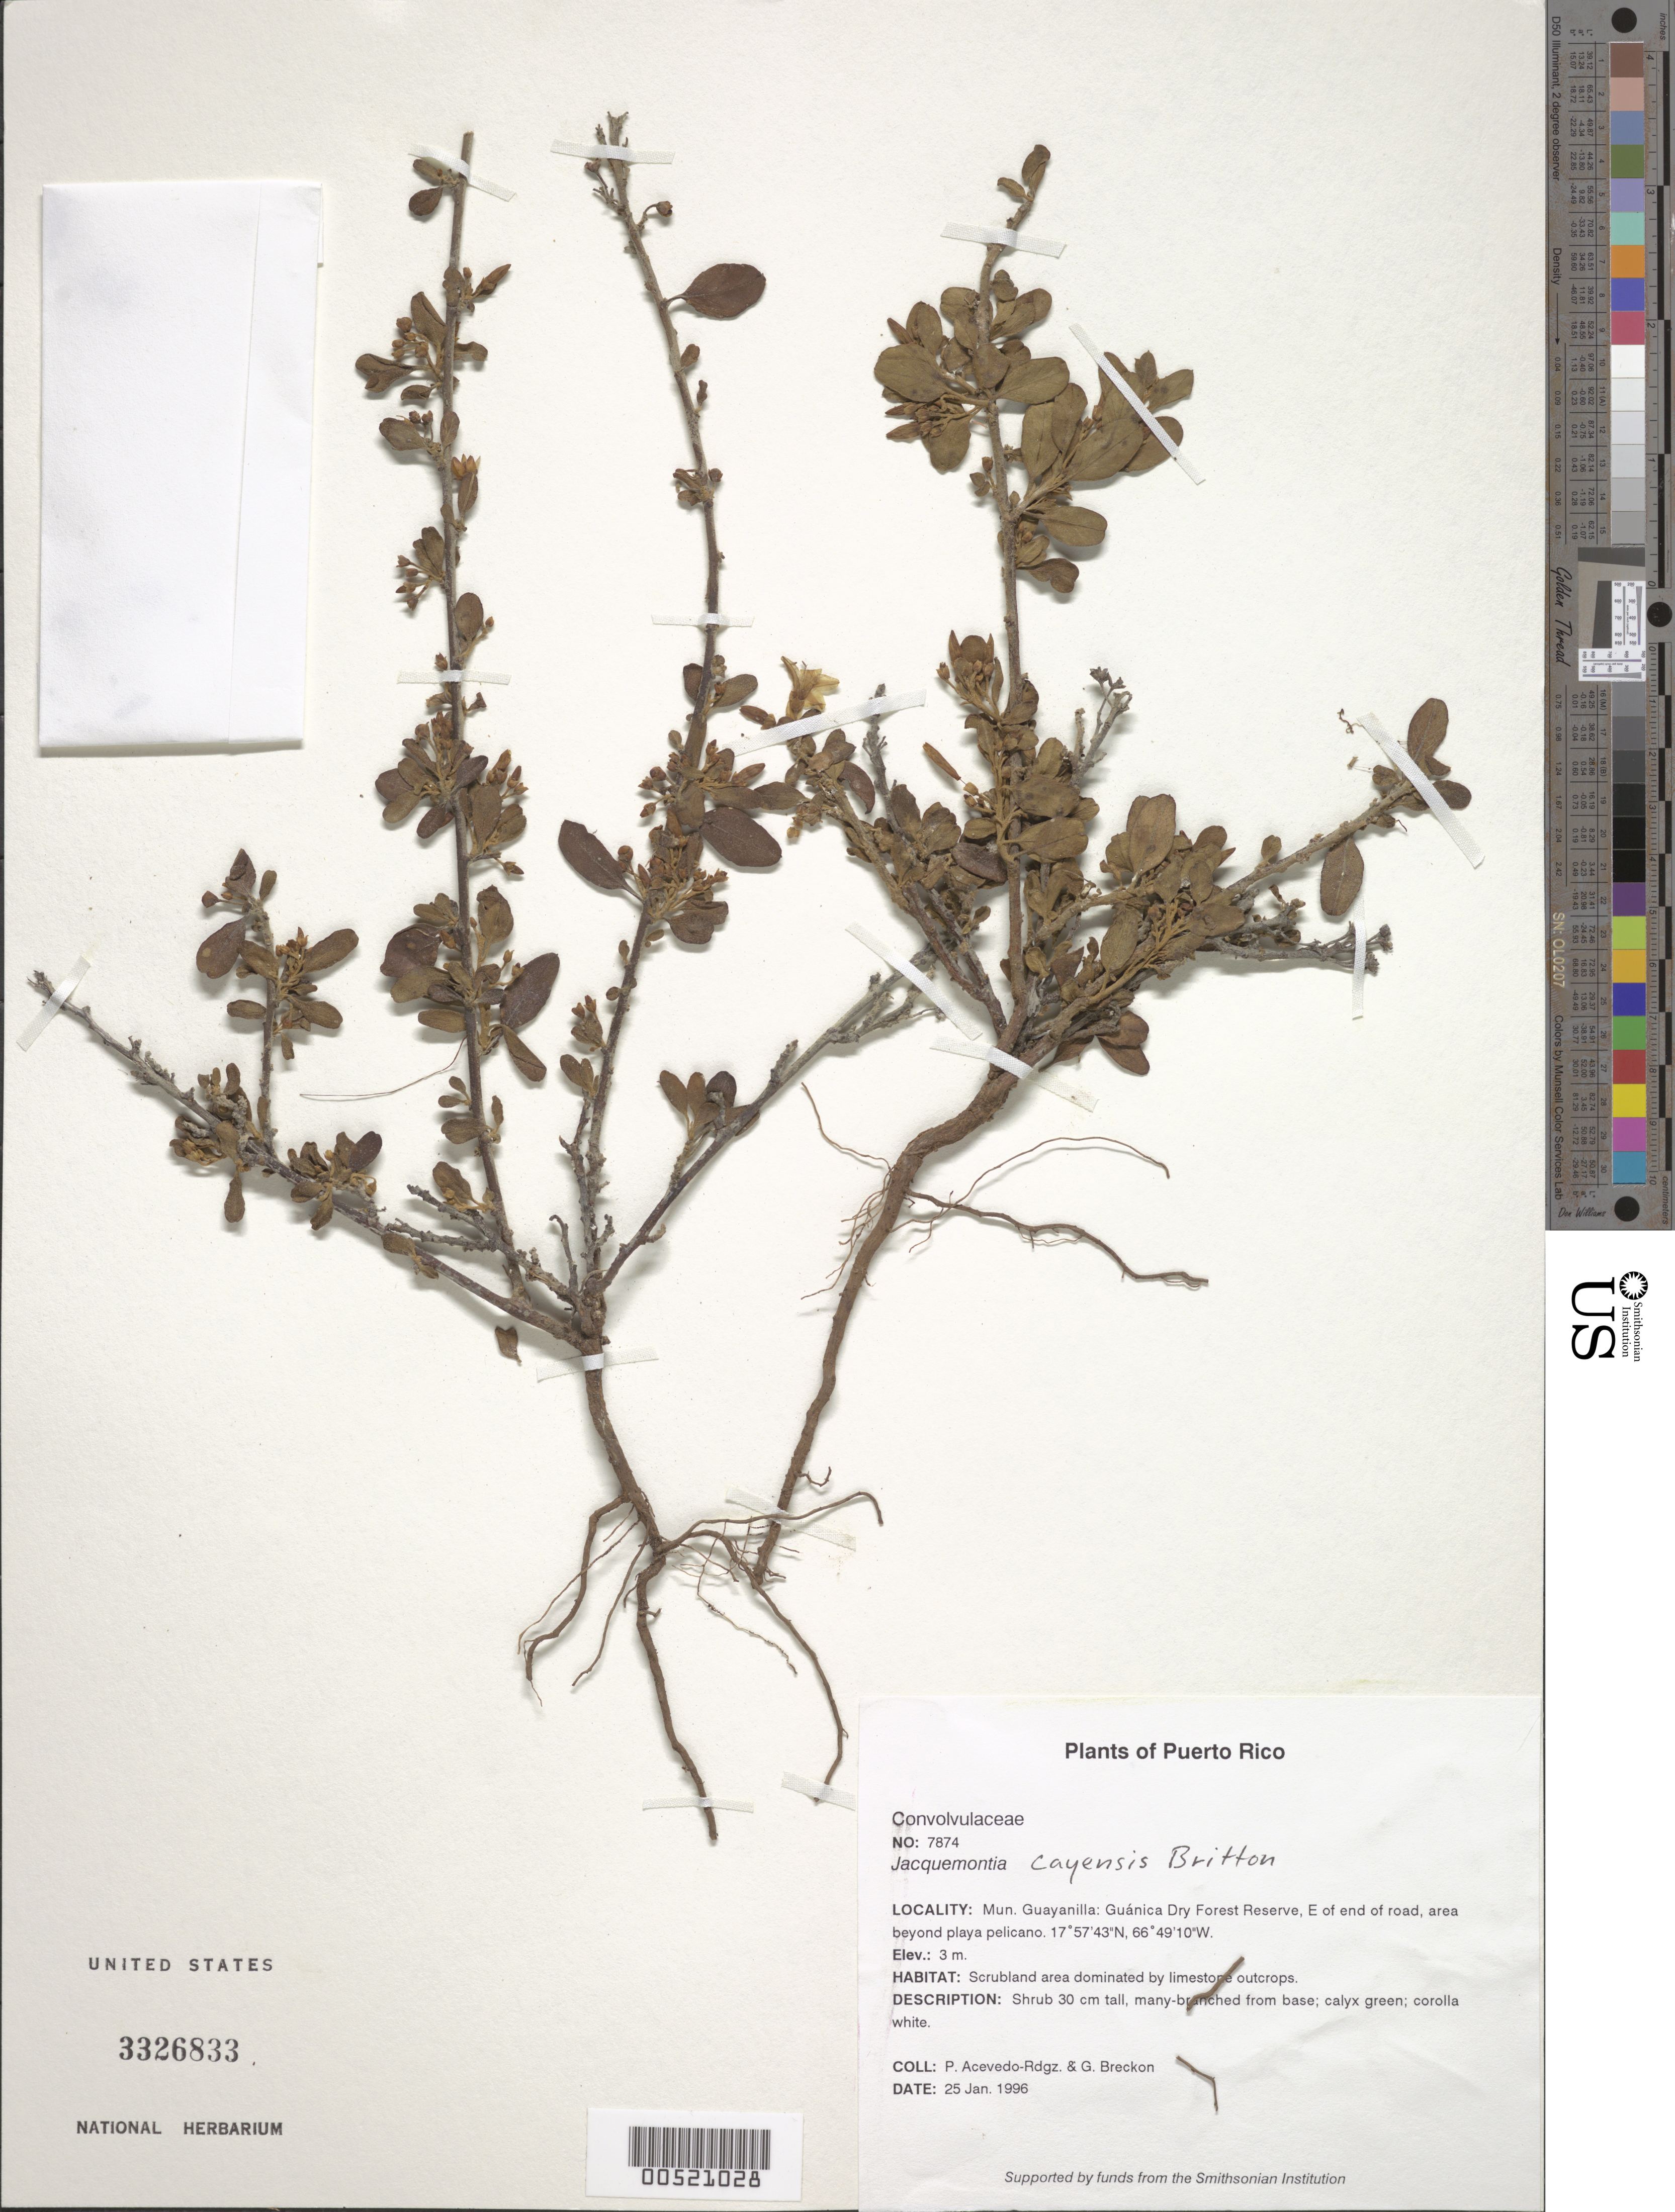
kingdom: Plantae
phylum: Tracheophyta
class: Magnoliopsida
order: Solanales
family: Convolvulaceae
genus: Jacquemontia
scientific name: Jacquemontia cayensis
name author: Britton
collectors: P. Acevedo-Rodr. & G. J. Breckon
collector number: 7874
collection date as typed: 25 Jan 1996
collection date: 1996-01-25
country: Puerto Rico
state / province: Guánica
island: Puerto Rico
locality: Guánica; Guánica Forest Reserve, E of end of road, area beyond playa pelicano.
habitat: Scrubland area dominated by limestone outcrops.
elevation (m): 3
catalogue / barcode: US 3326833